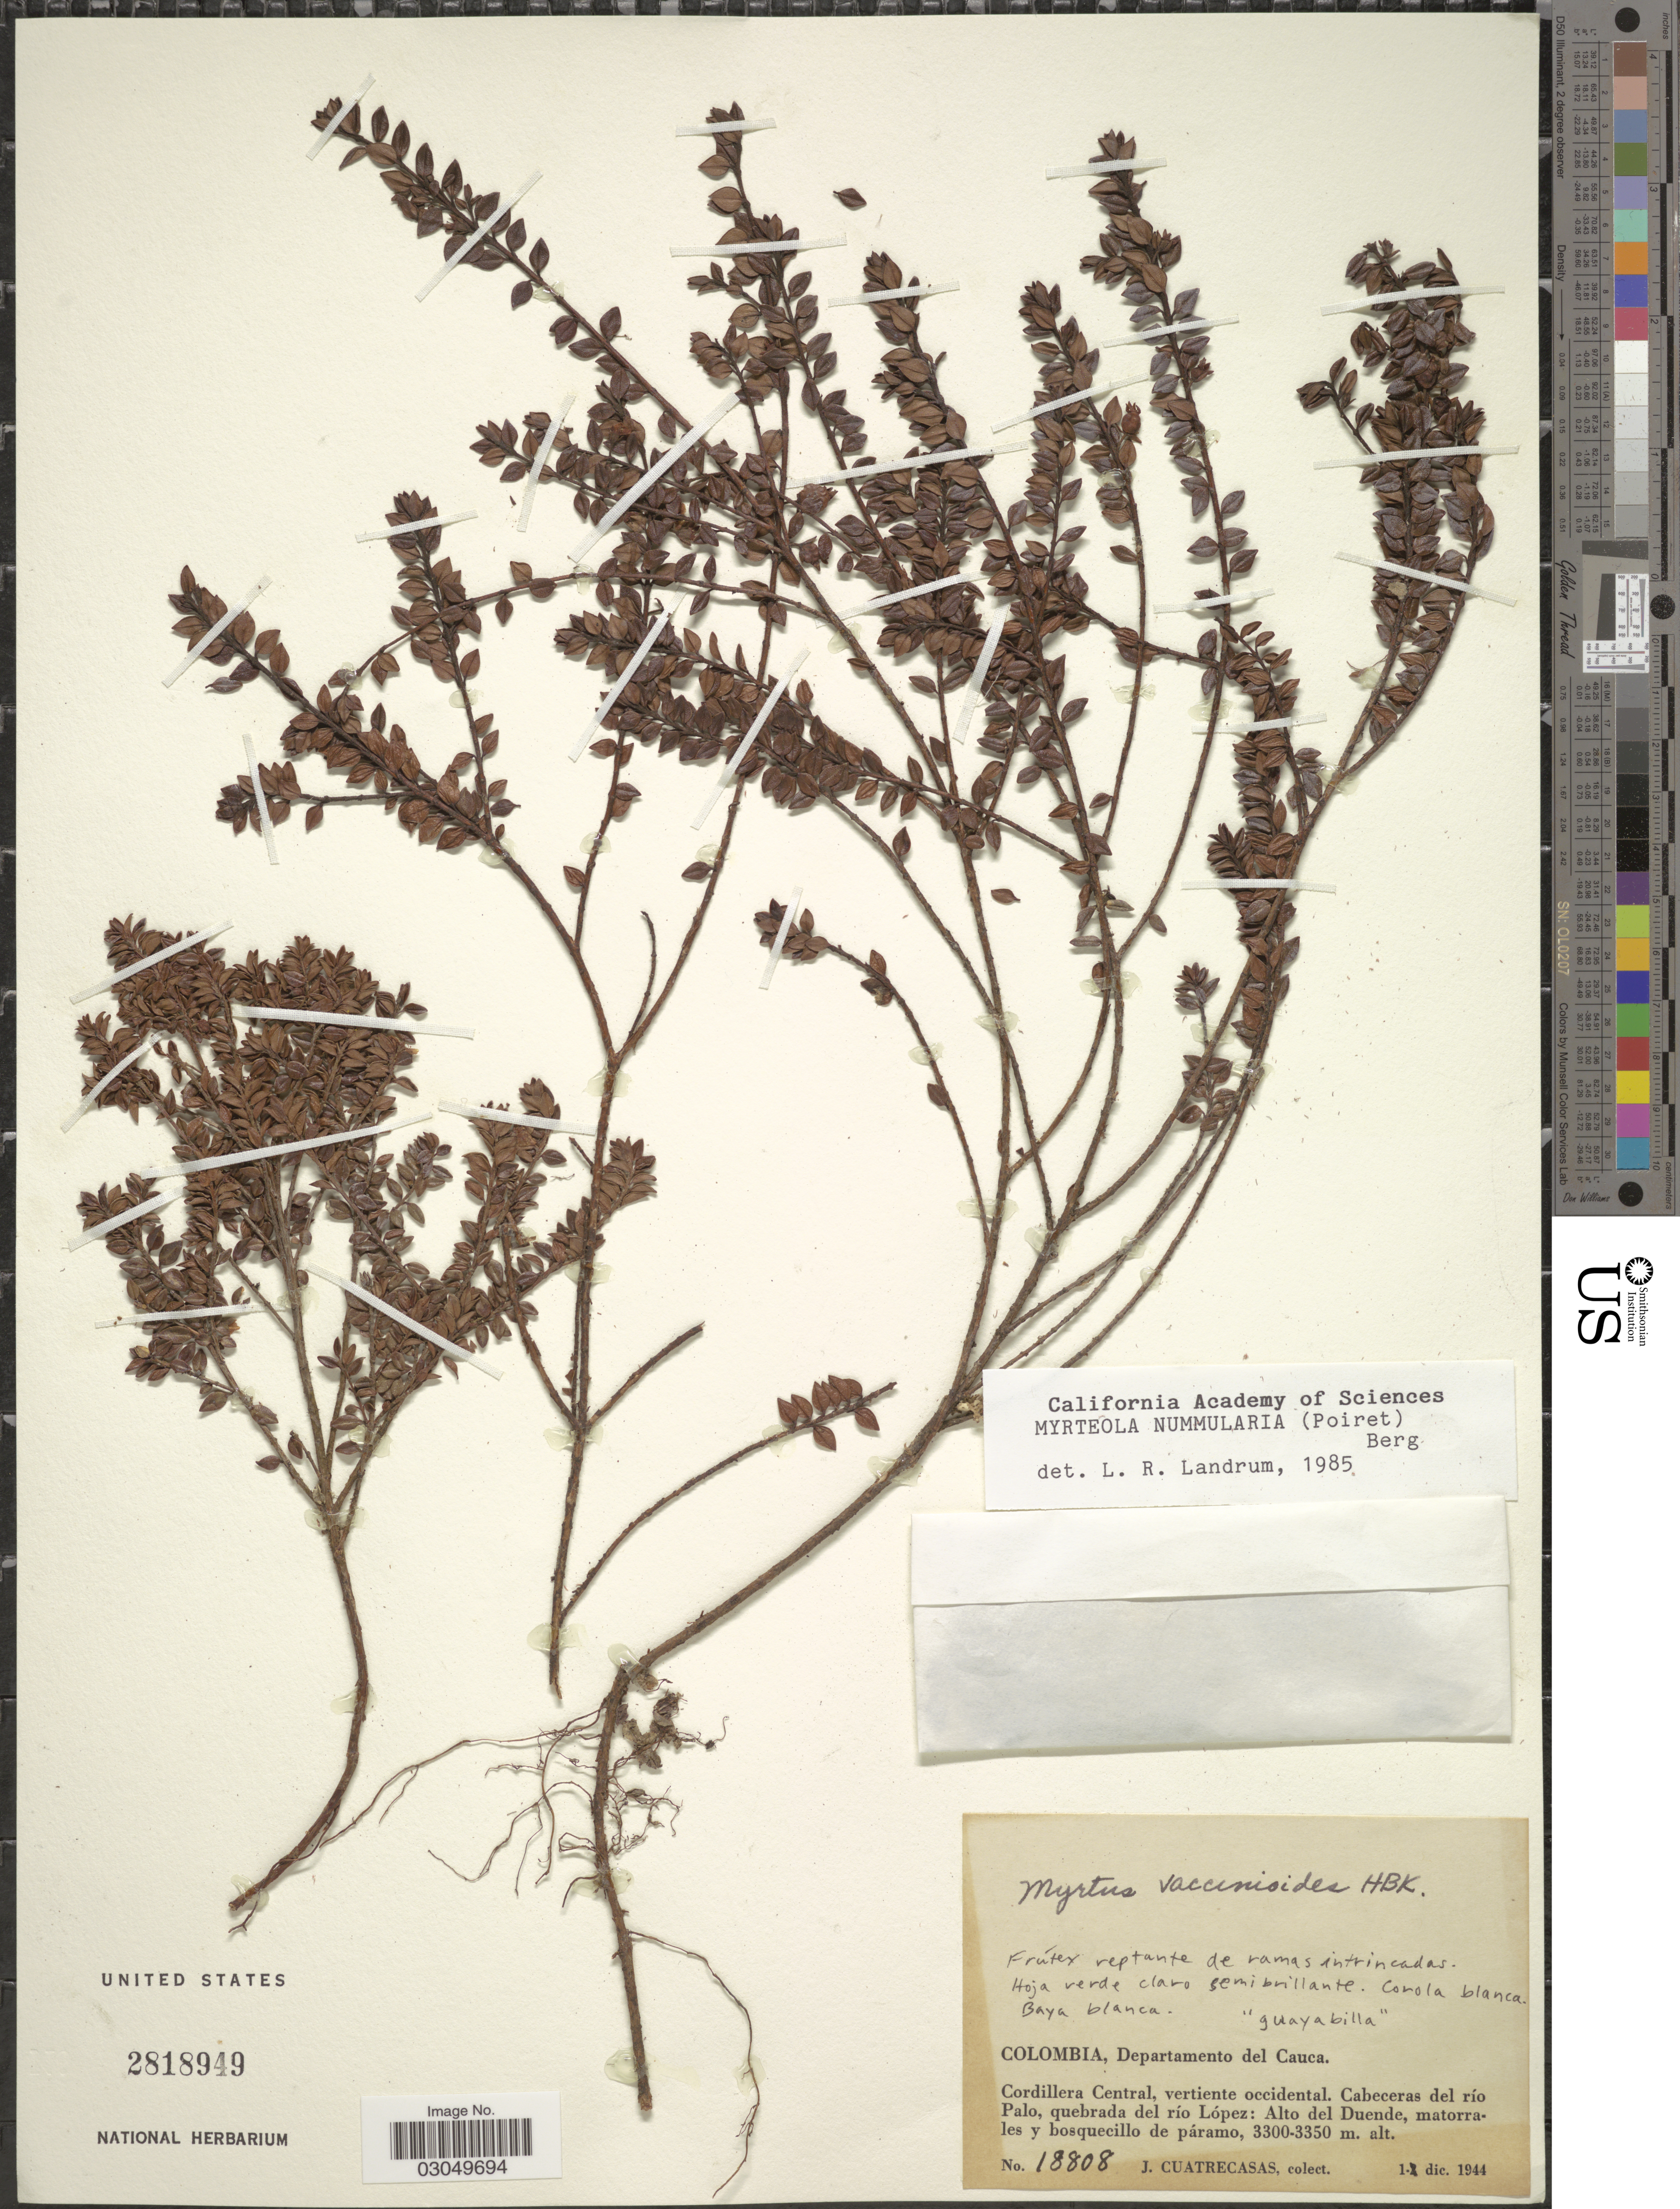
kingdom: Plantae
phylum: Tracheophyta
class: Magnoliopsida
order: Myrtales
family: Myrtaceae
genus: Myrteola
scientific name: Myrteola nummularia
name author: (Lam.) O. Berg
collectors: J. Cuatrecasas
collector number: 18808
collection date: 1944-12-01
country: Colombia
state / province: Cauca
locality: Departamento del Cauca. Cordillera Central, vertiente occidental. Cabeceras del río Palo, quebrada del río López: Alto del Duende.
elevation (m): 3300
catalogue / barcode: US 2818949